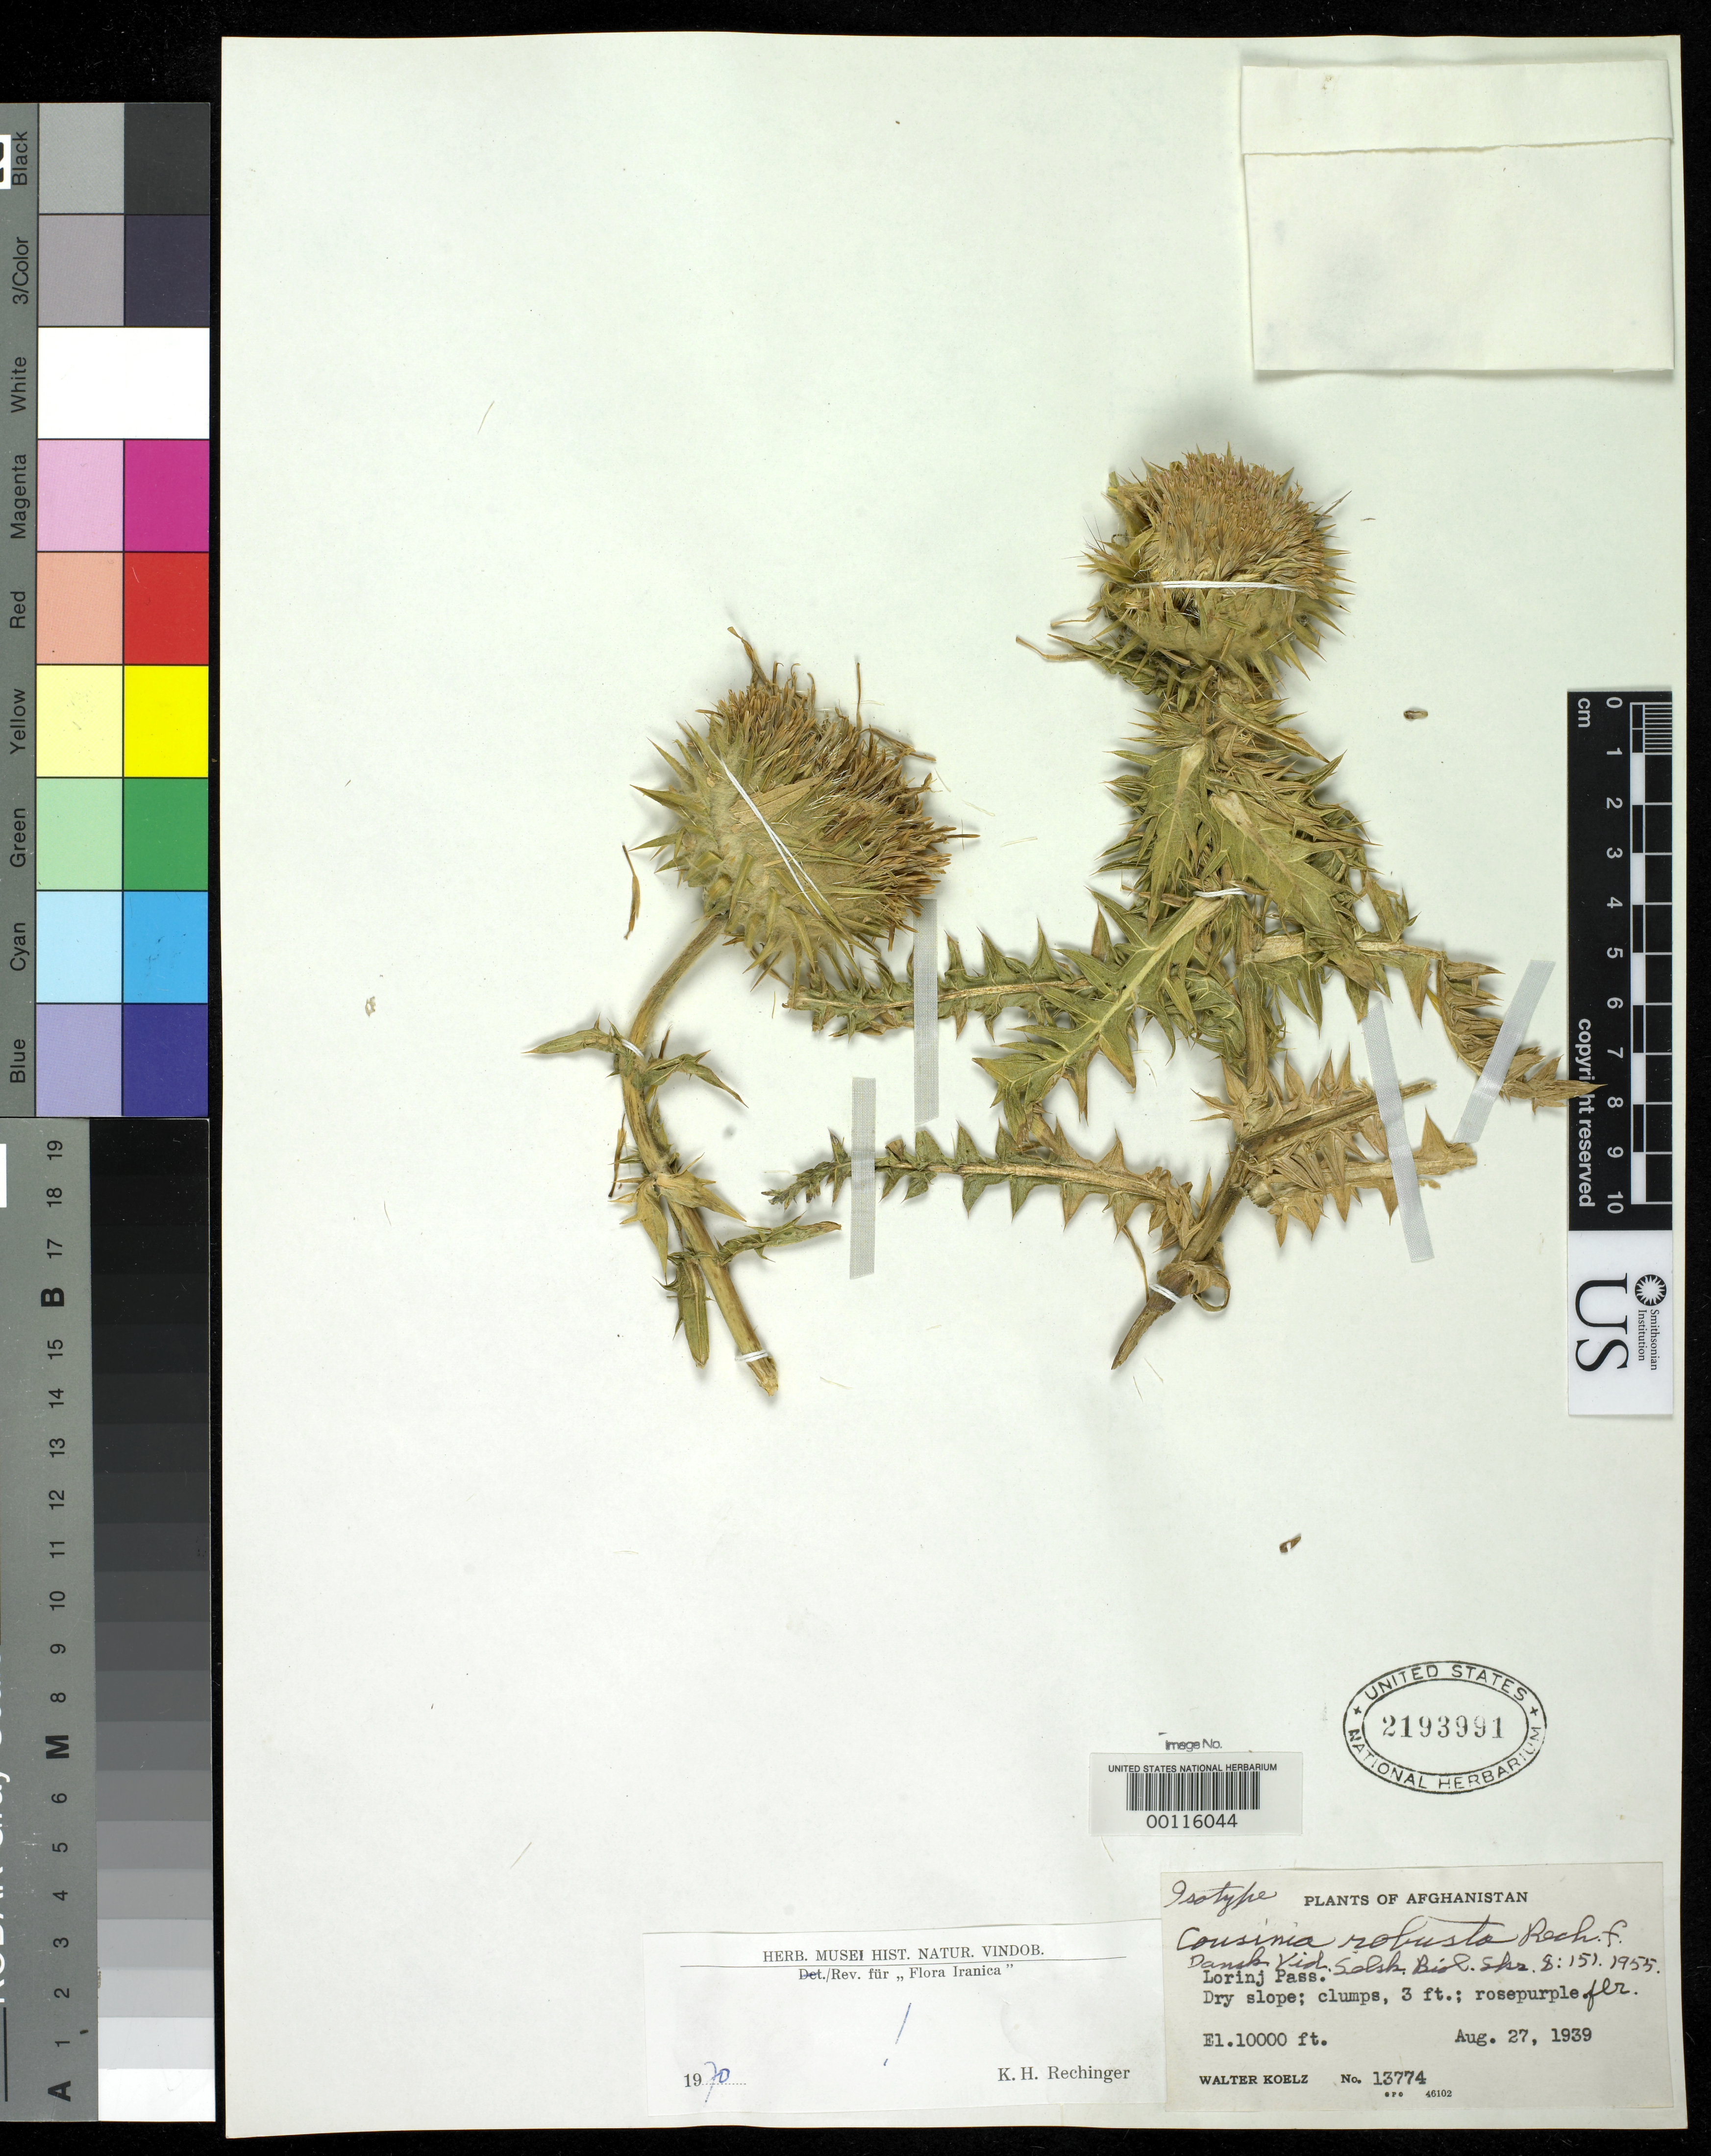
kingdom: Plantae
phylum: Tracheophyta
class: Magnoliopsida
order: Asterales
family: Asteraceae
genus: Cousinia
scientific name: Cousinia robusta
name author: Rech. f.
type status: Isotype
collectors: W. N. Koelz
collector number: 13774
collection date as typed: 27 Aug 1939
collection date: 1939-08-27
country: Afghanistan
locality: Lorinj Pass.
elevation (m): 3048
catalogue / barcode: US 2193991